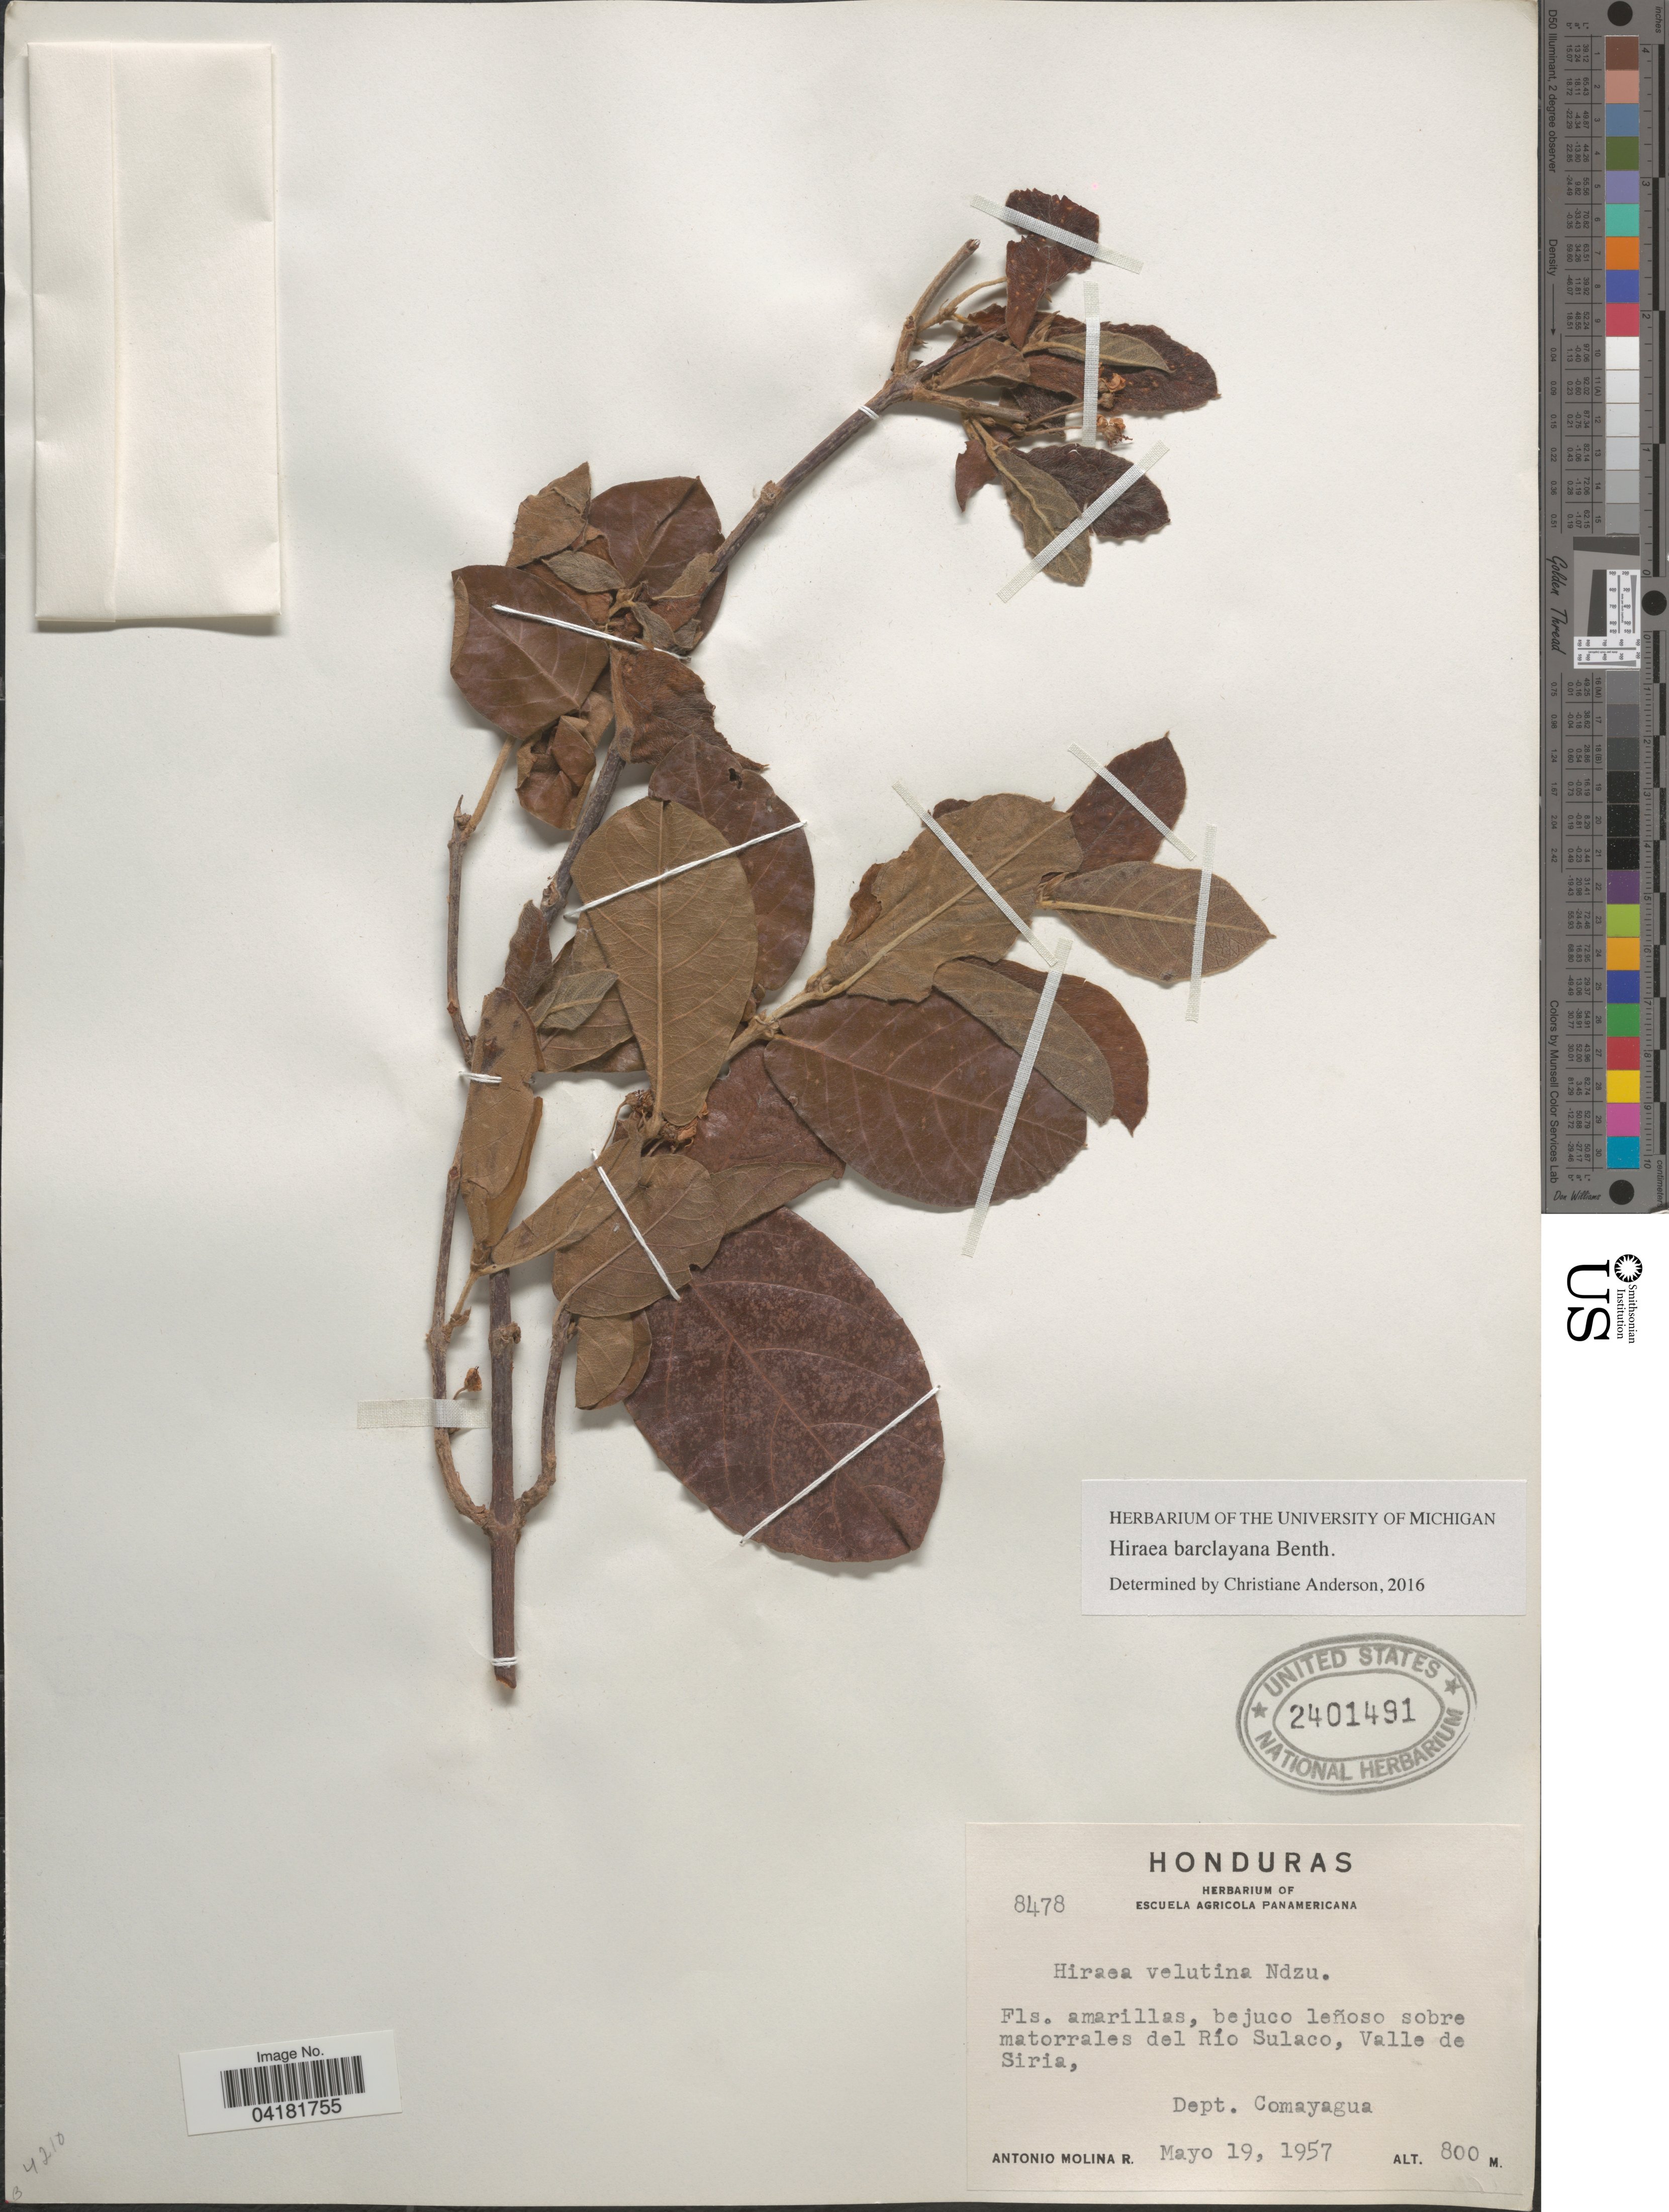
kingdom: Plantae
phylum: Tracheophyta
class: Magnoliopsida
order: Malpighiales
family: Malpighiaceae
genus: Hiraea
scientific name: Hiraea barclayana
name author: Benth.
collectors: A. Molina R.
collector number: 8478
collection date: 1957-05-19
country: Honduras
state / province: Comayagua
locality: Bejuco leñoso sobre matorrales del Río Sulaco, Valle de Siria, Dept. Comayagua.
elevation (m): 800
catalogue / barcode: US 2401491